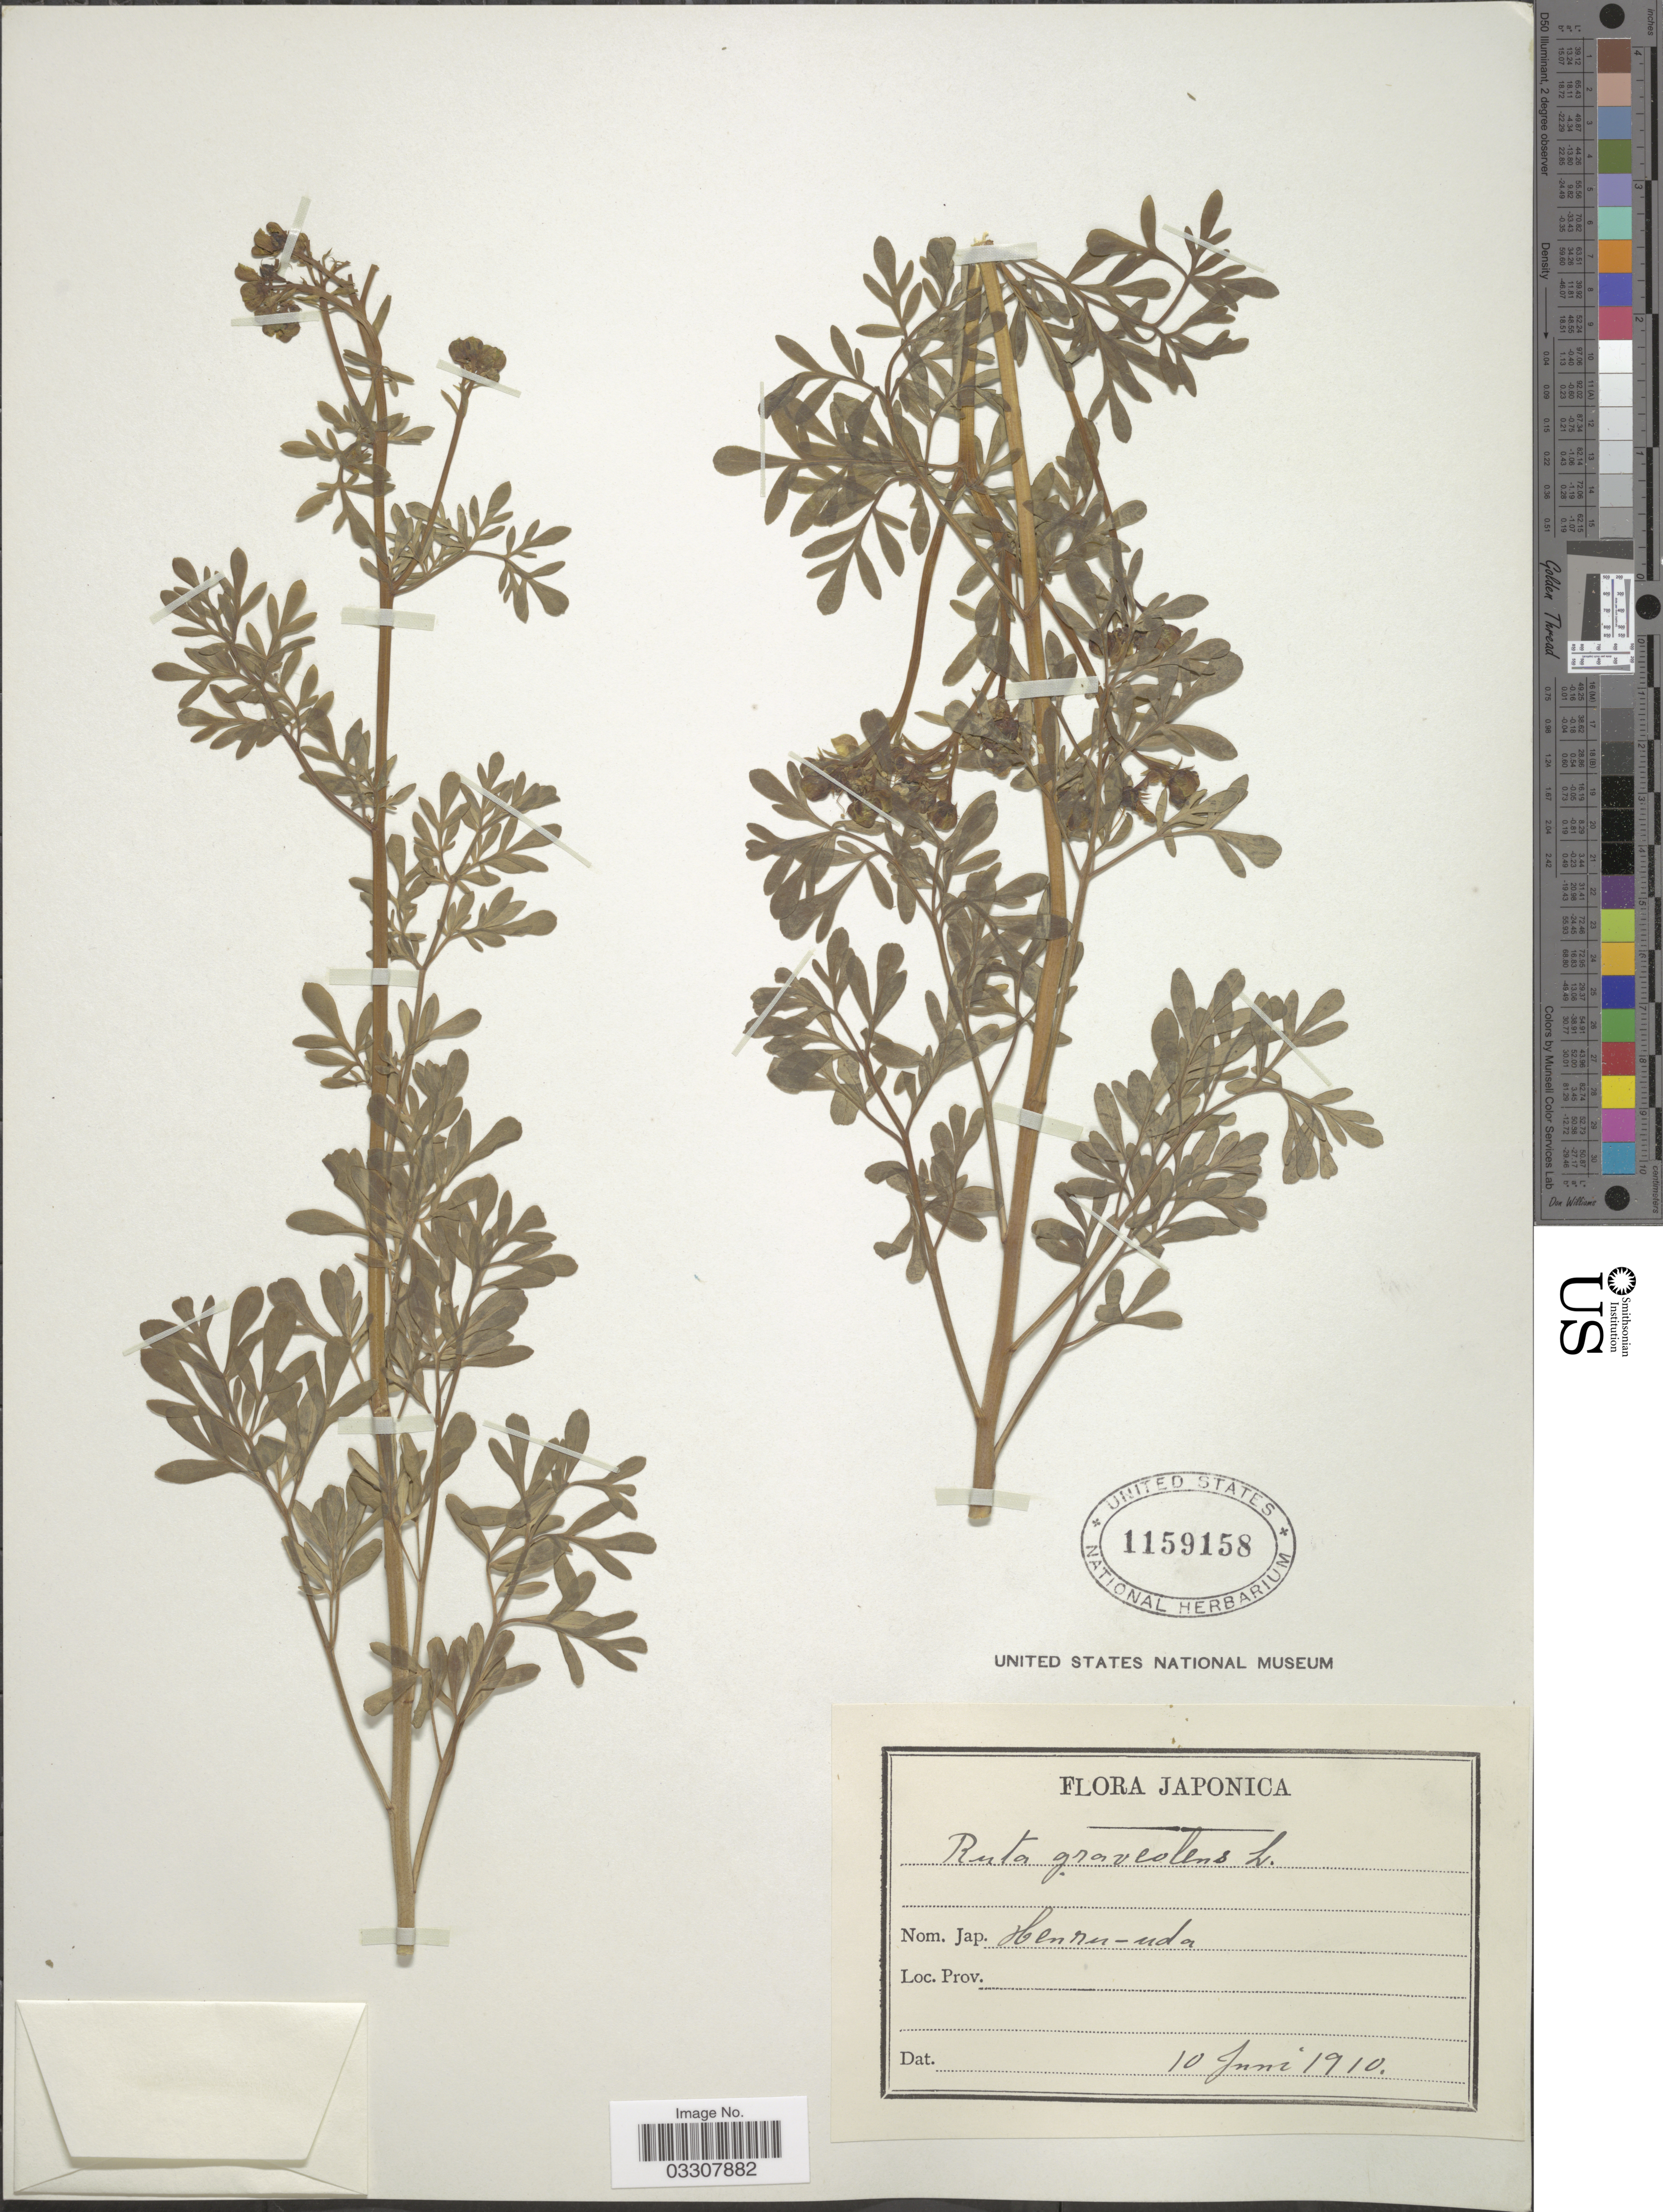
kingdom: Plantae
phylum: Tracheophyta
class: Magnoliopsida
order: Sapindales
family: Rutaceae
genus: Ruta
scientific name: Ruta graveolens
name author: L.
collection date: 1910-06-10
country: Japan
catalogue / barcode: US 1159158